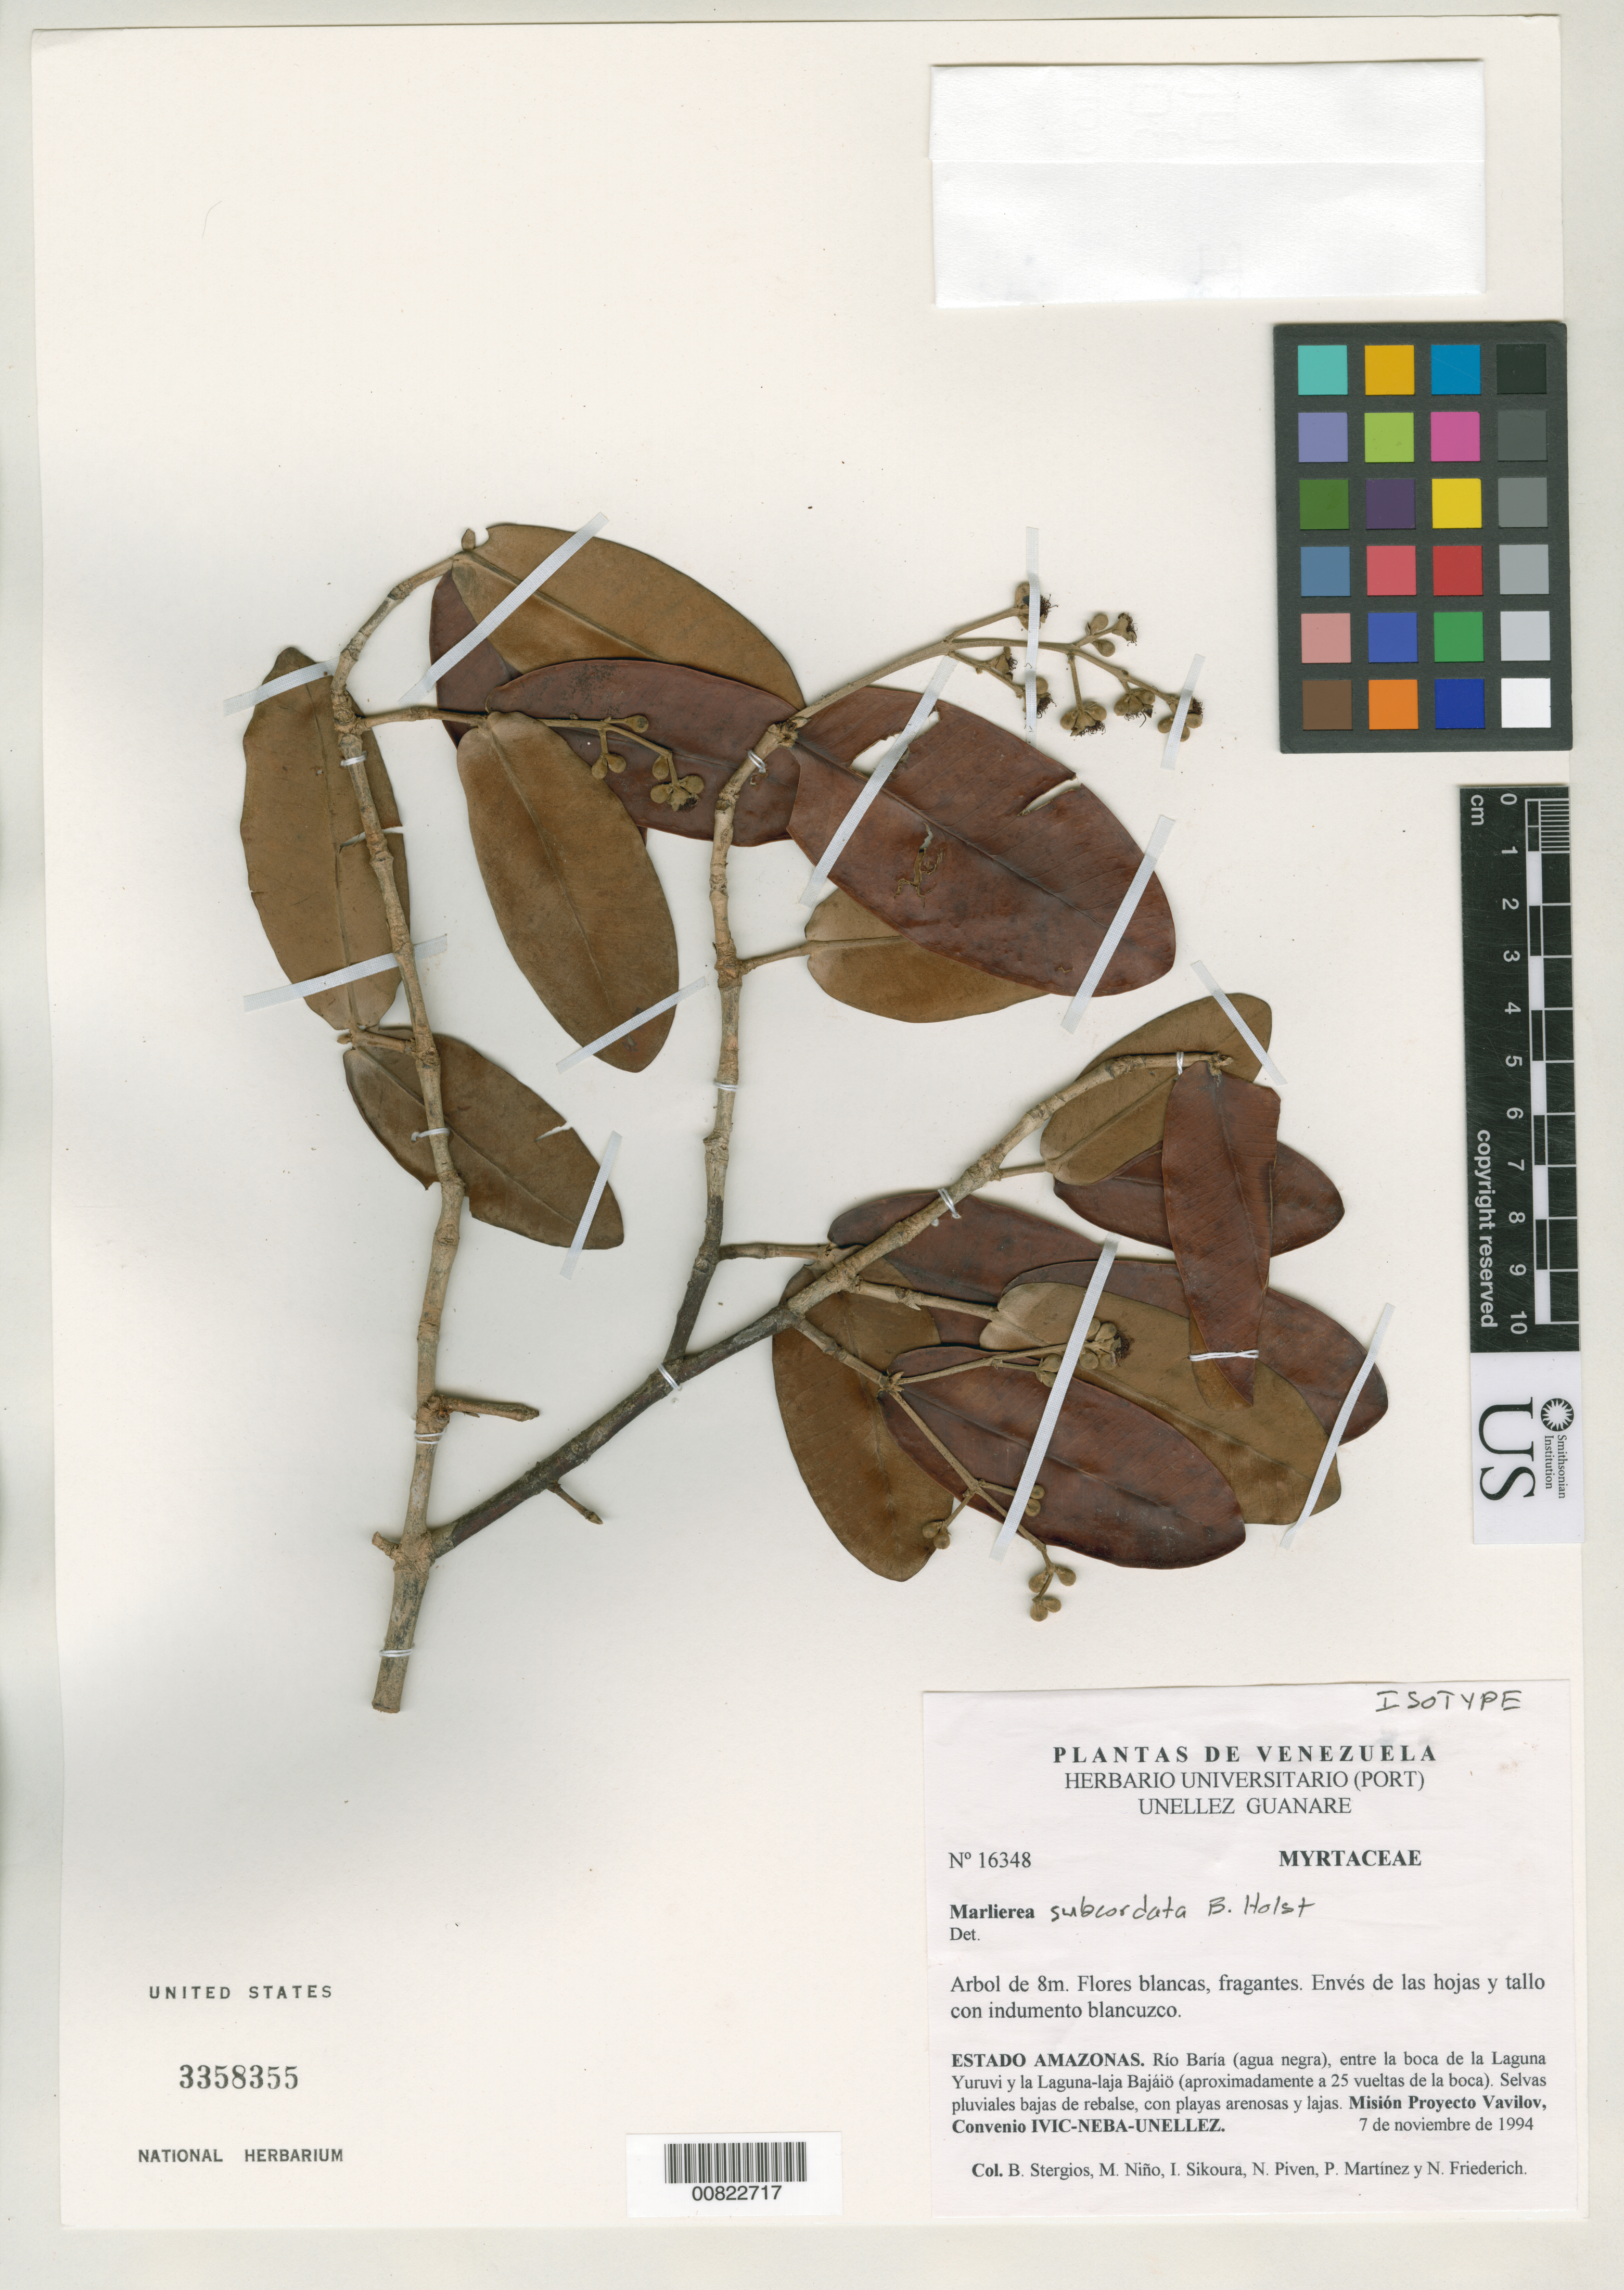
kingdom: Plantae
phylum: Tracheophyta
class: Magnoliopsida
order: Myrtales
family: Myrtaceae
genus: Marlierea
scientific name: Marlierea subcordata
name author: B. Holst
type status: Isotype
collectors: B. G. Stergios, S. M. Niño, I. Sikoura, N. Piven, P. Martínez & N. Friederich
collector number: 16348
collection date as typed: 07 Nov 1994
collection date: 1994-11-07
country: Venezuela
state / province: Amazonas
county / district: Río Negro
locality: Río Baría, entre la boca de la Laguna Yuruvi y la Laguna-laja Bajáiö (aprox. a 25 vueltas de la boca)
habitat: Selvas pluviales bajas de rebalse, con playas arenosas y lajas.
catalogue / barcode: US 3358355